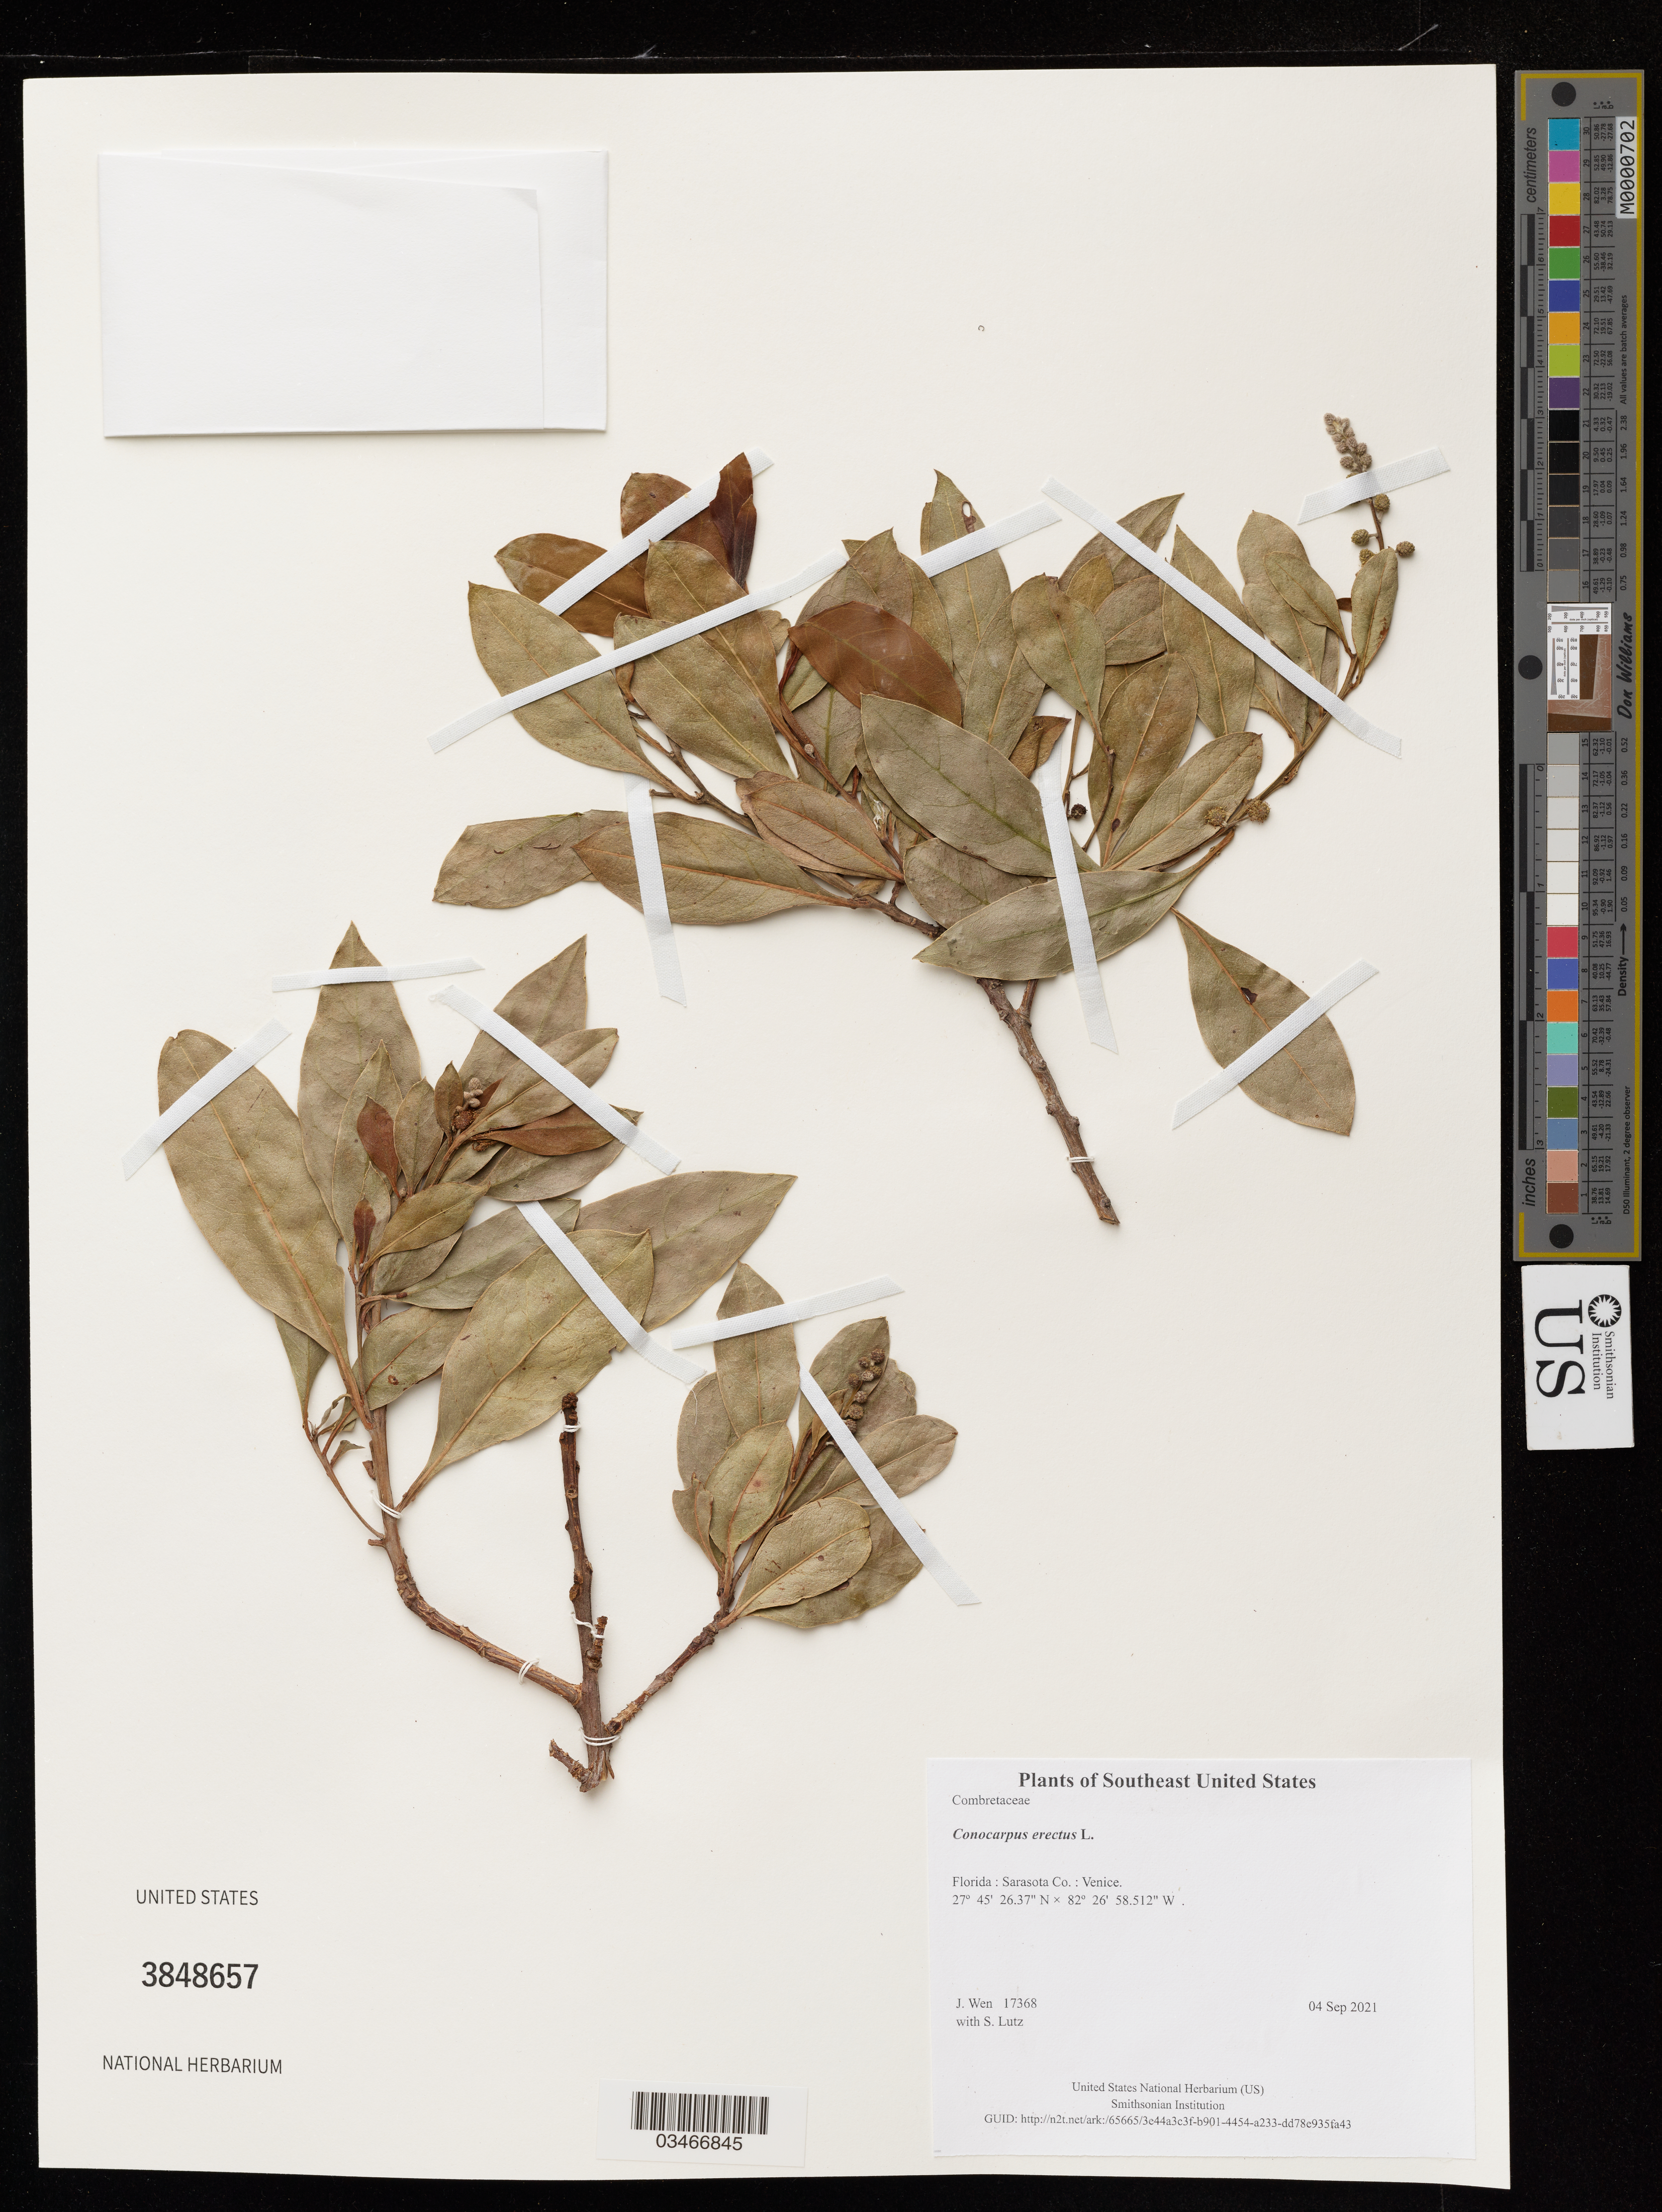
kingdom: Plantae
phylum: Tracheophyta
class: Magnoliopsida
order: Myrtales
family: Combretaceae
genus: Conocarpus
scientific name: Conocarpus erectus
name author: L.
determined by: Wen, Jun, (BOT), Smithsonian Institution - National Museum of Natural History (UNITED STATES)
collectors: J. Wen & S. Lutz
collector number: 17368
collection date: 2021-09-04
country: United States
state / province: Florida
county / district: Sarasota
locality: Venice.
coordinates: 27.757325 N, 82.4495868 W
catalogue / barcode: US 3848657